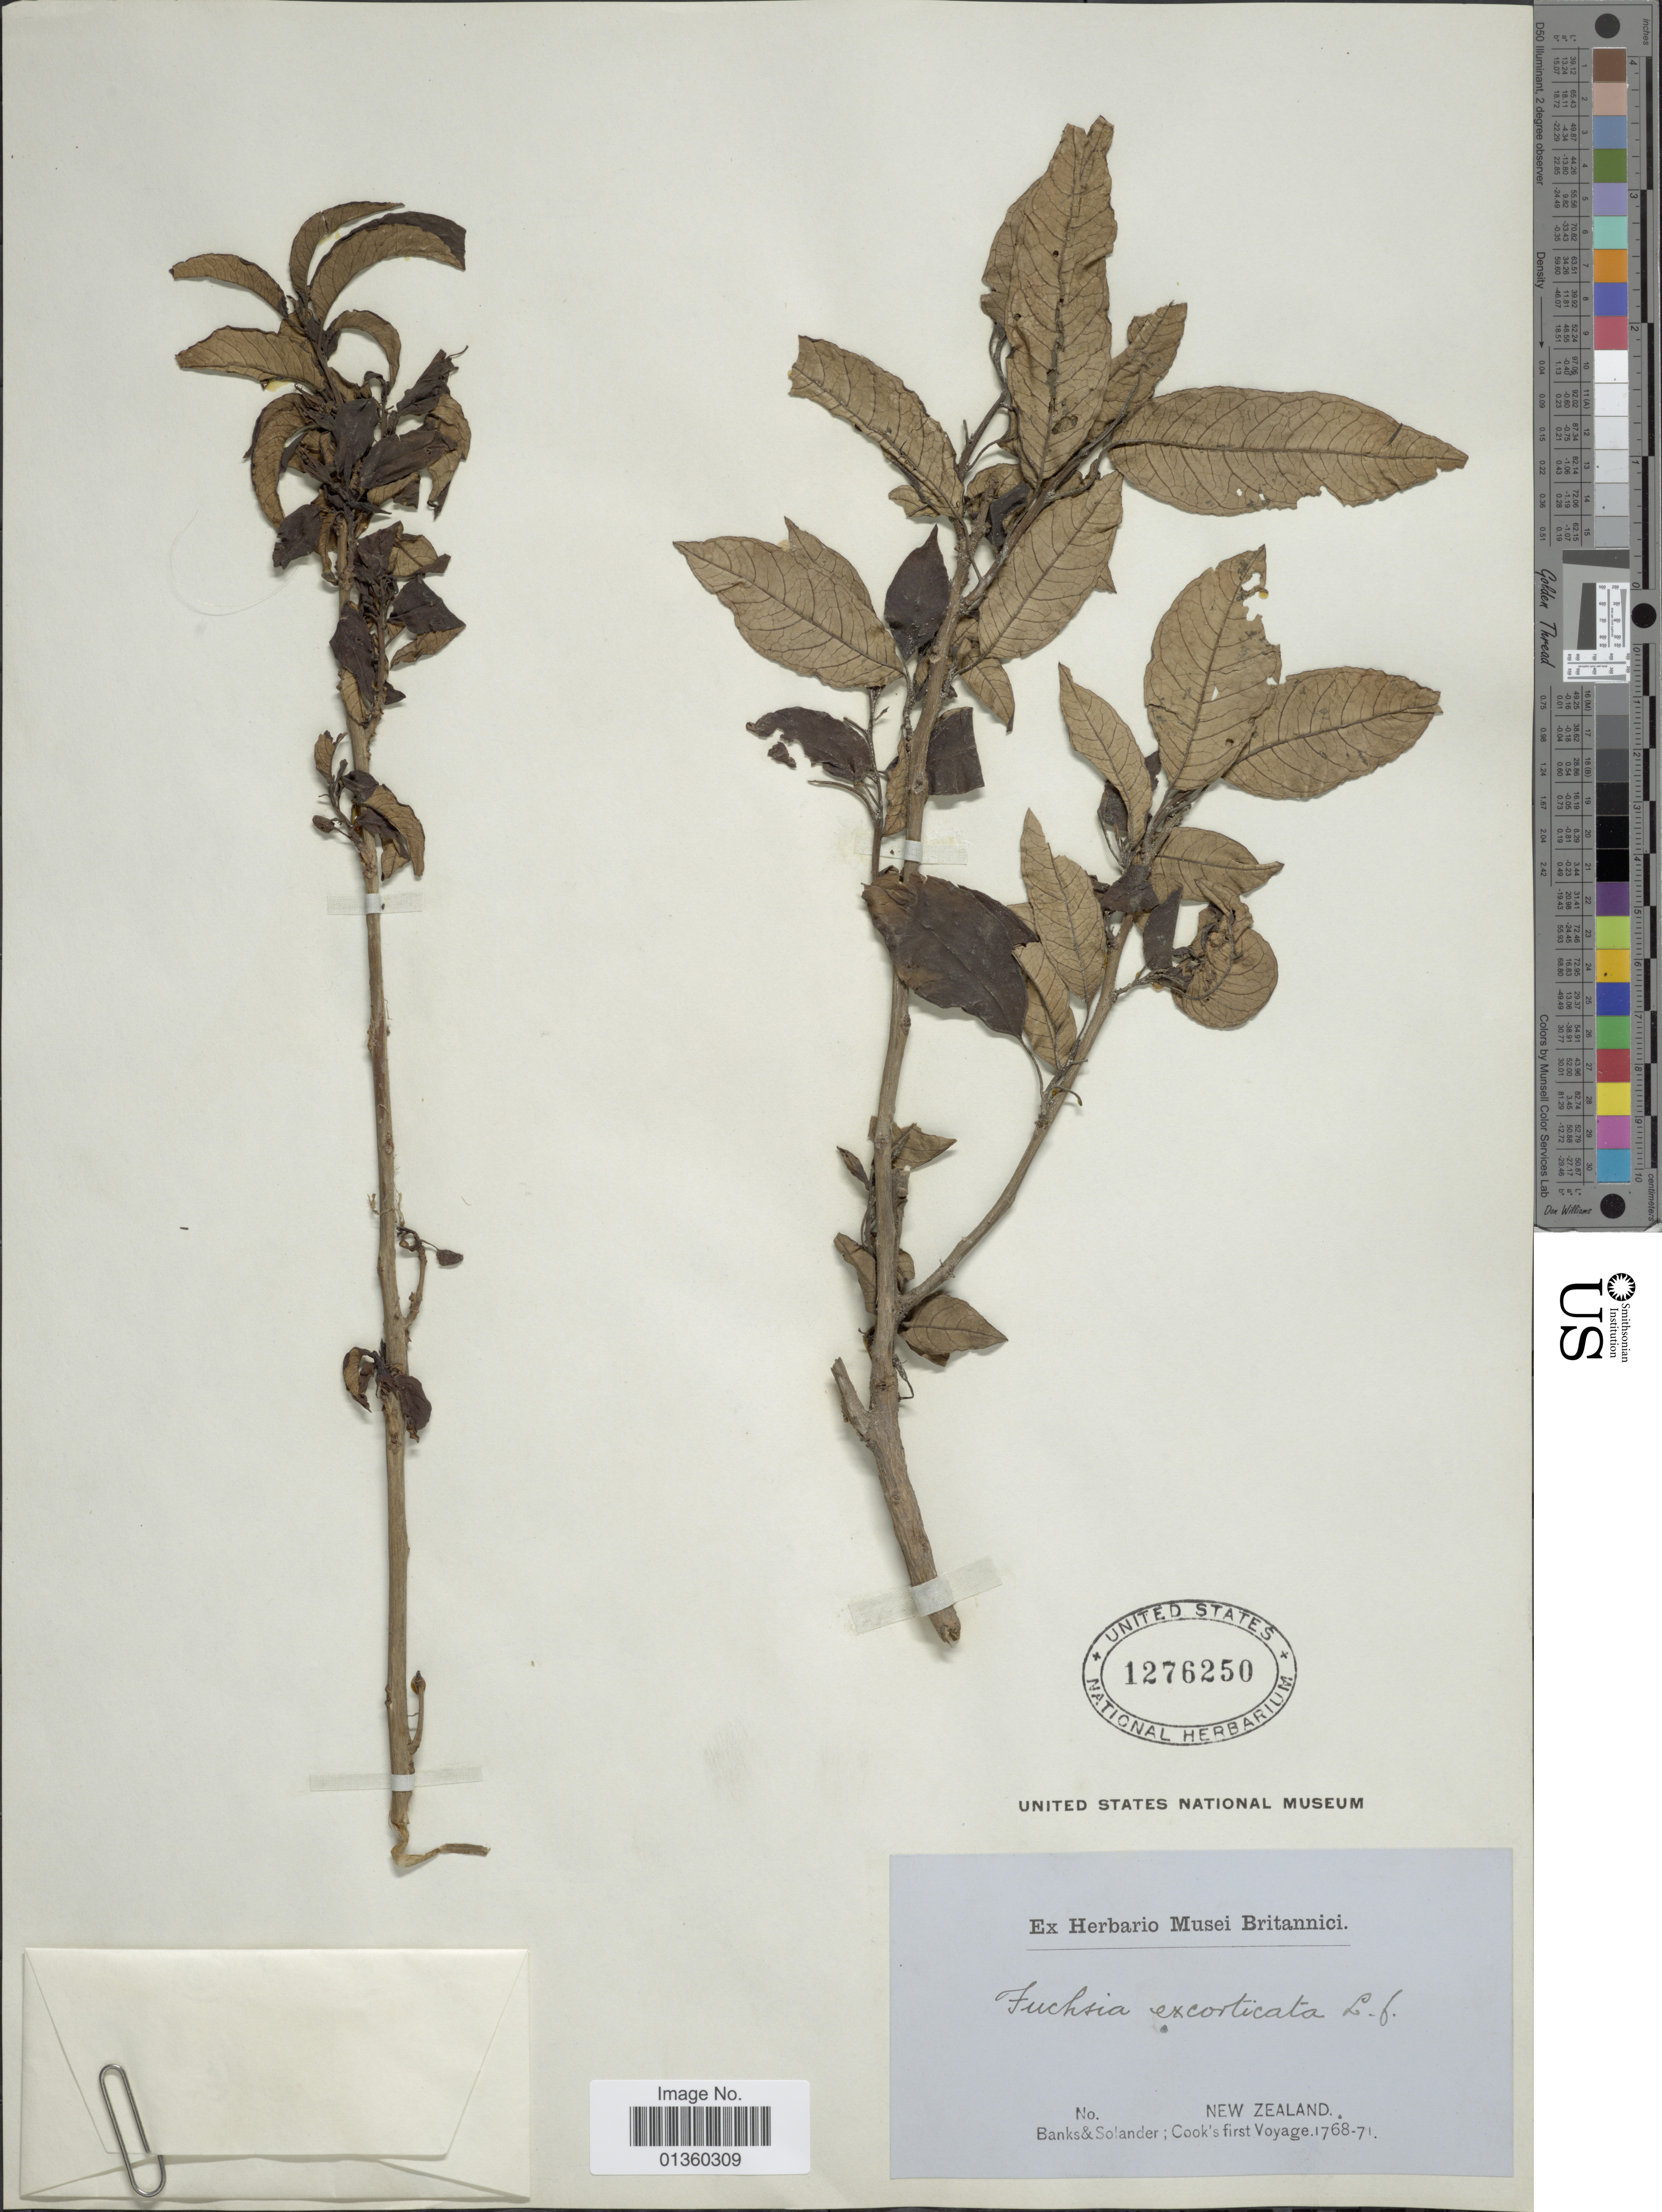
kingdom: Plantae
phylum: Tracheophyta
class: Magnoliopsida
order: Myrtales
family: Onagraceae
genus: Fuchsia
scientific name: Fuchsia excorticata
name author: (J.R. Forst. & G. Forst.) L. f.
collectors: J. Banks & D. C. Solander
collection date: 1768/1771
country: New Zealand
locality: Cook's first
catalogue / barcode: US 1276250